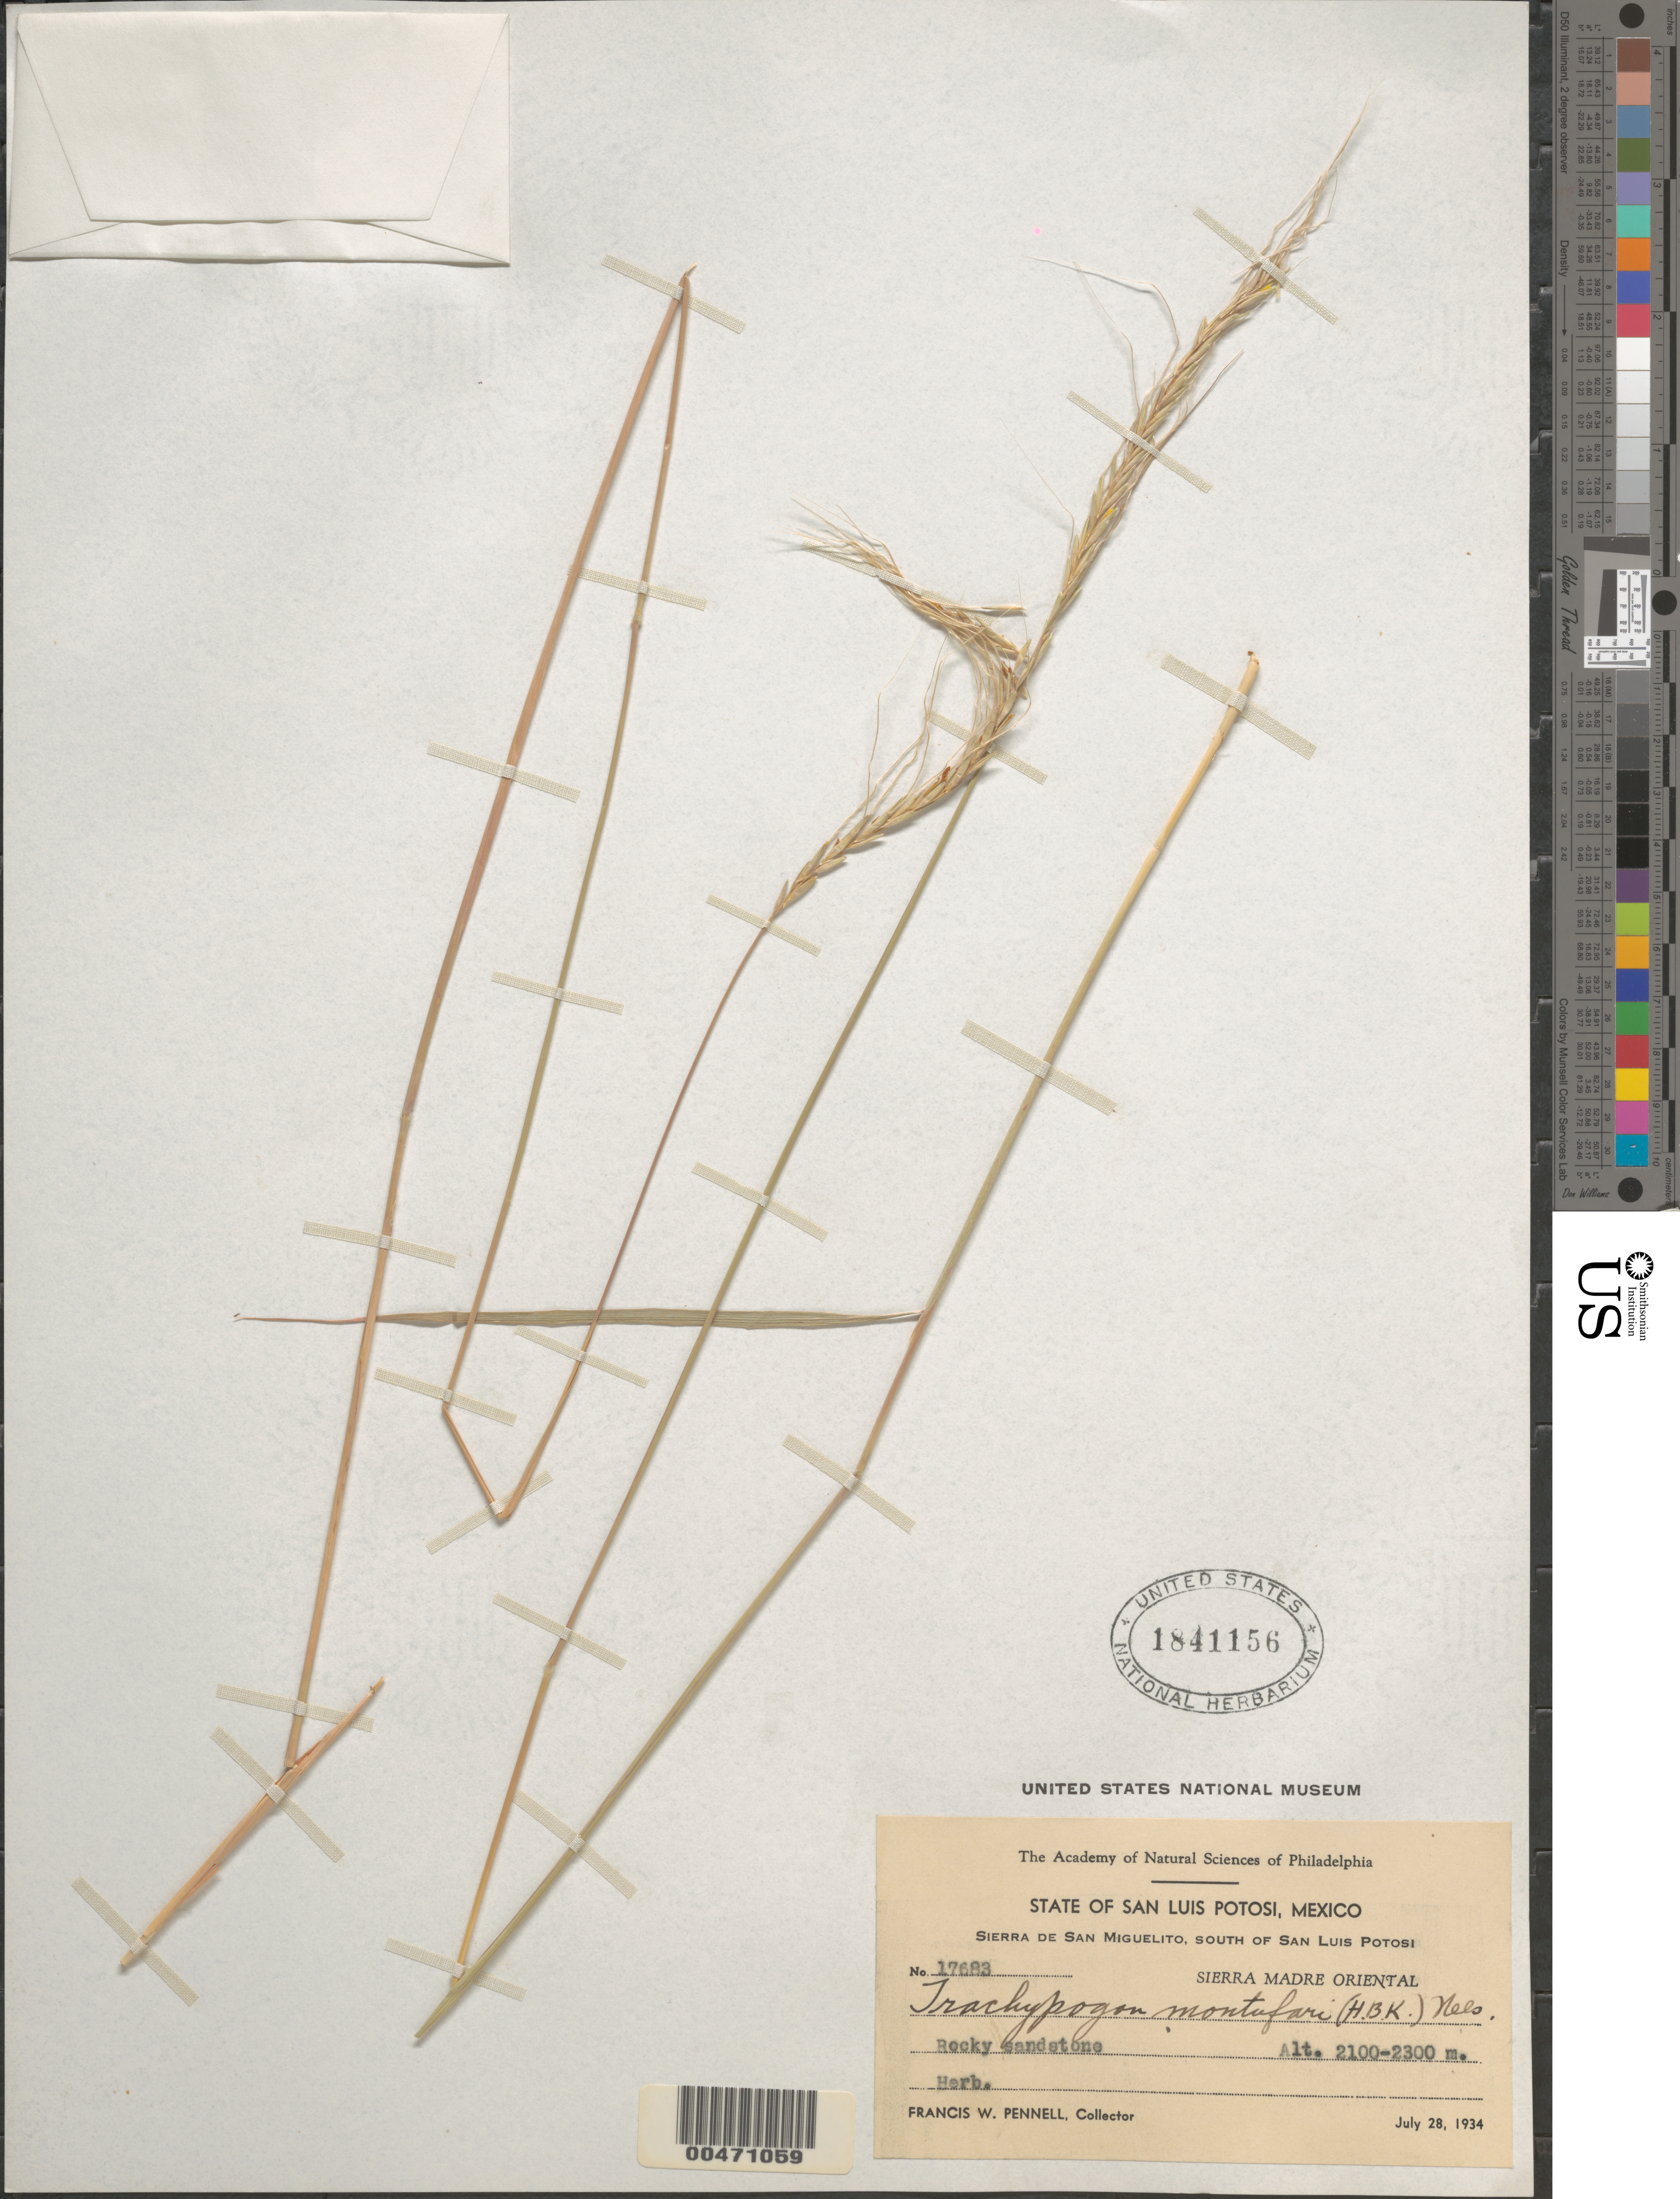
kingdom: Plantae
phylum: Tracheophyta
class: Liliopsida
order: Poales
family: Poaceae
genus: Trachypogon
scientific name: Trachypogon secundus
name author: (J. Presl) Scribn.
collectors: F. W. Pennell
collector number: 17683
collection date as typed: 28 Jul 1934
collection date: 1934-07-28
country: Mexico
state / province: San Luis Potosi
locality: Sierra de San Miguelito, S of San Luis Potosi, Sierra Madre Oriental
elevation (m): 2100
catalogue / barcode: US 1841156